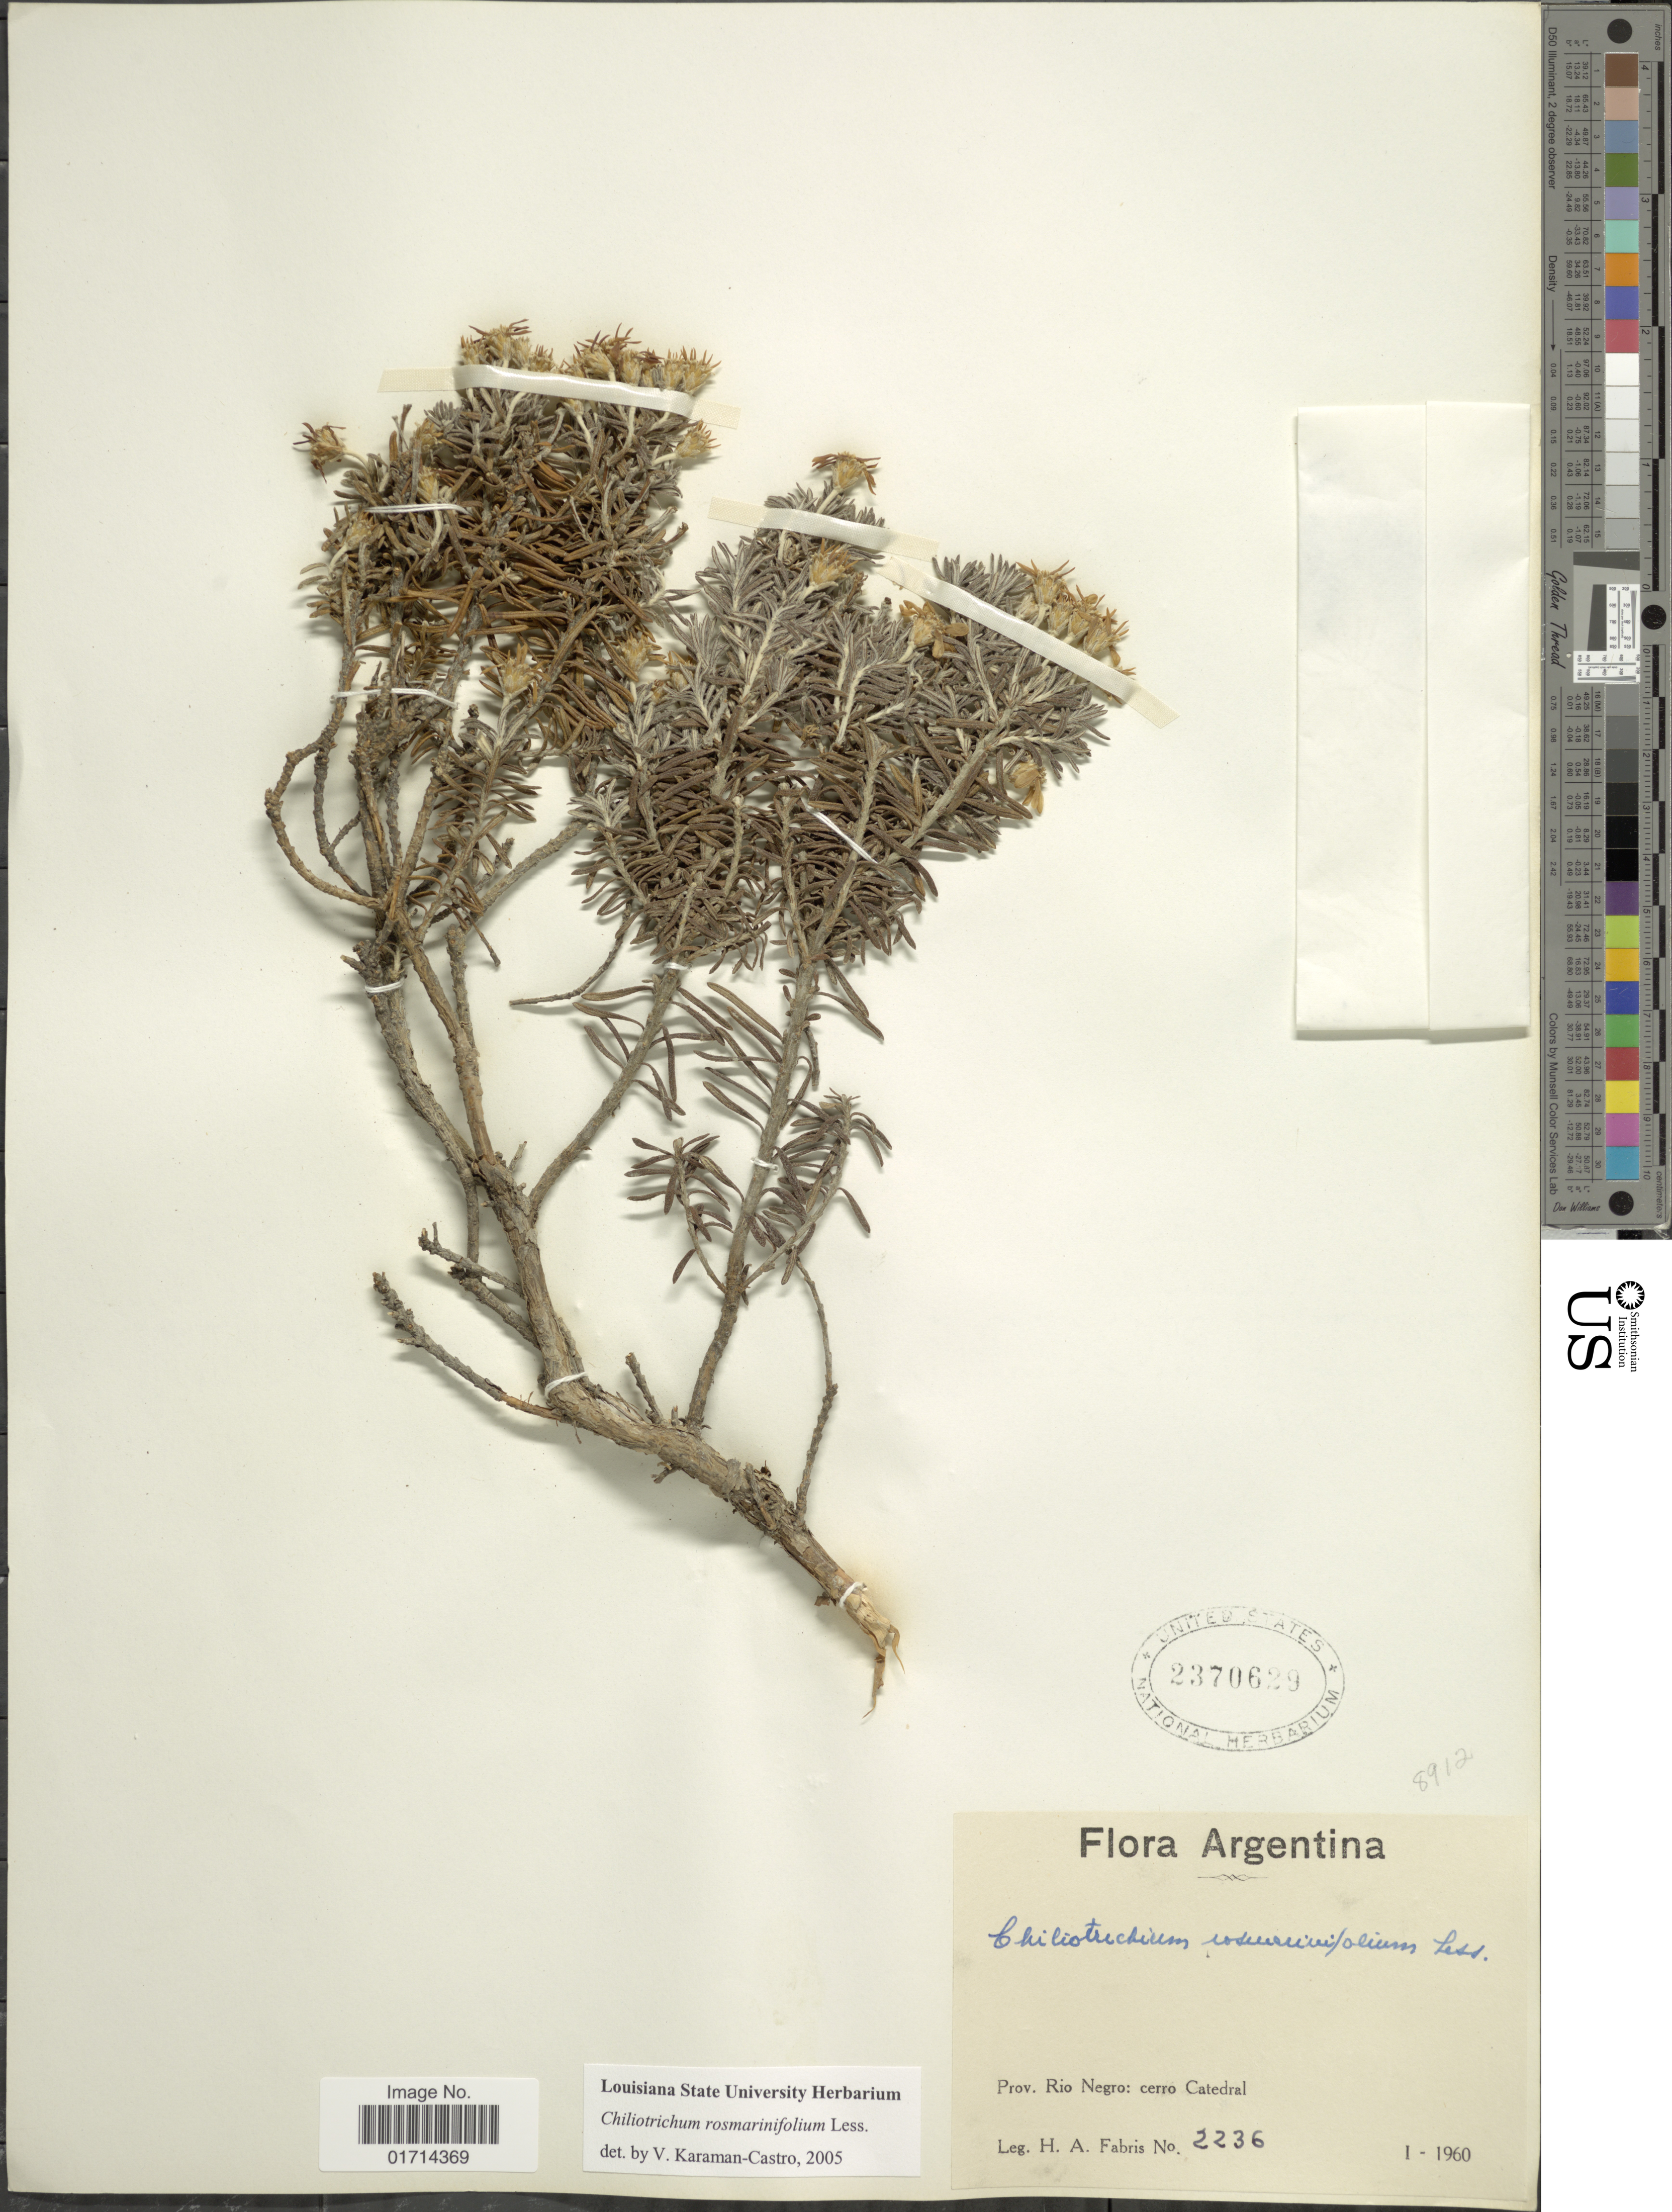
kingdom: Plantae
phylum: Tracheophyta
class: Magnoliopsida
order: Asterales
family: Asteraceae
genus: Chiliotrichum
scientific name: Chiliotrichum rosmarinifolium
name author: Less.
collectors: H. A. Fabris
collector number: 2236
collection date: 1960-01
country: Argentina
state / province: Rio Negro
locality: Cerro Catedral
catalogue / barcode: US 2370629